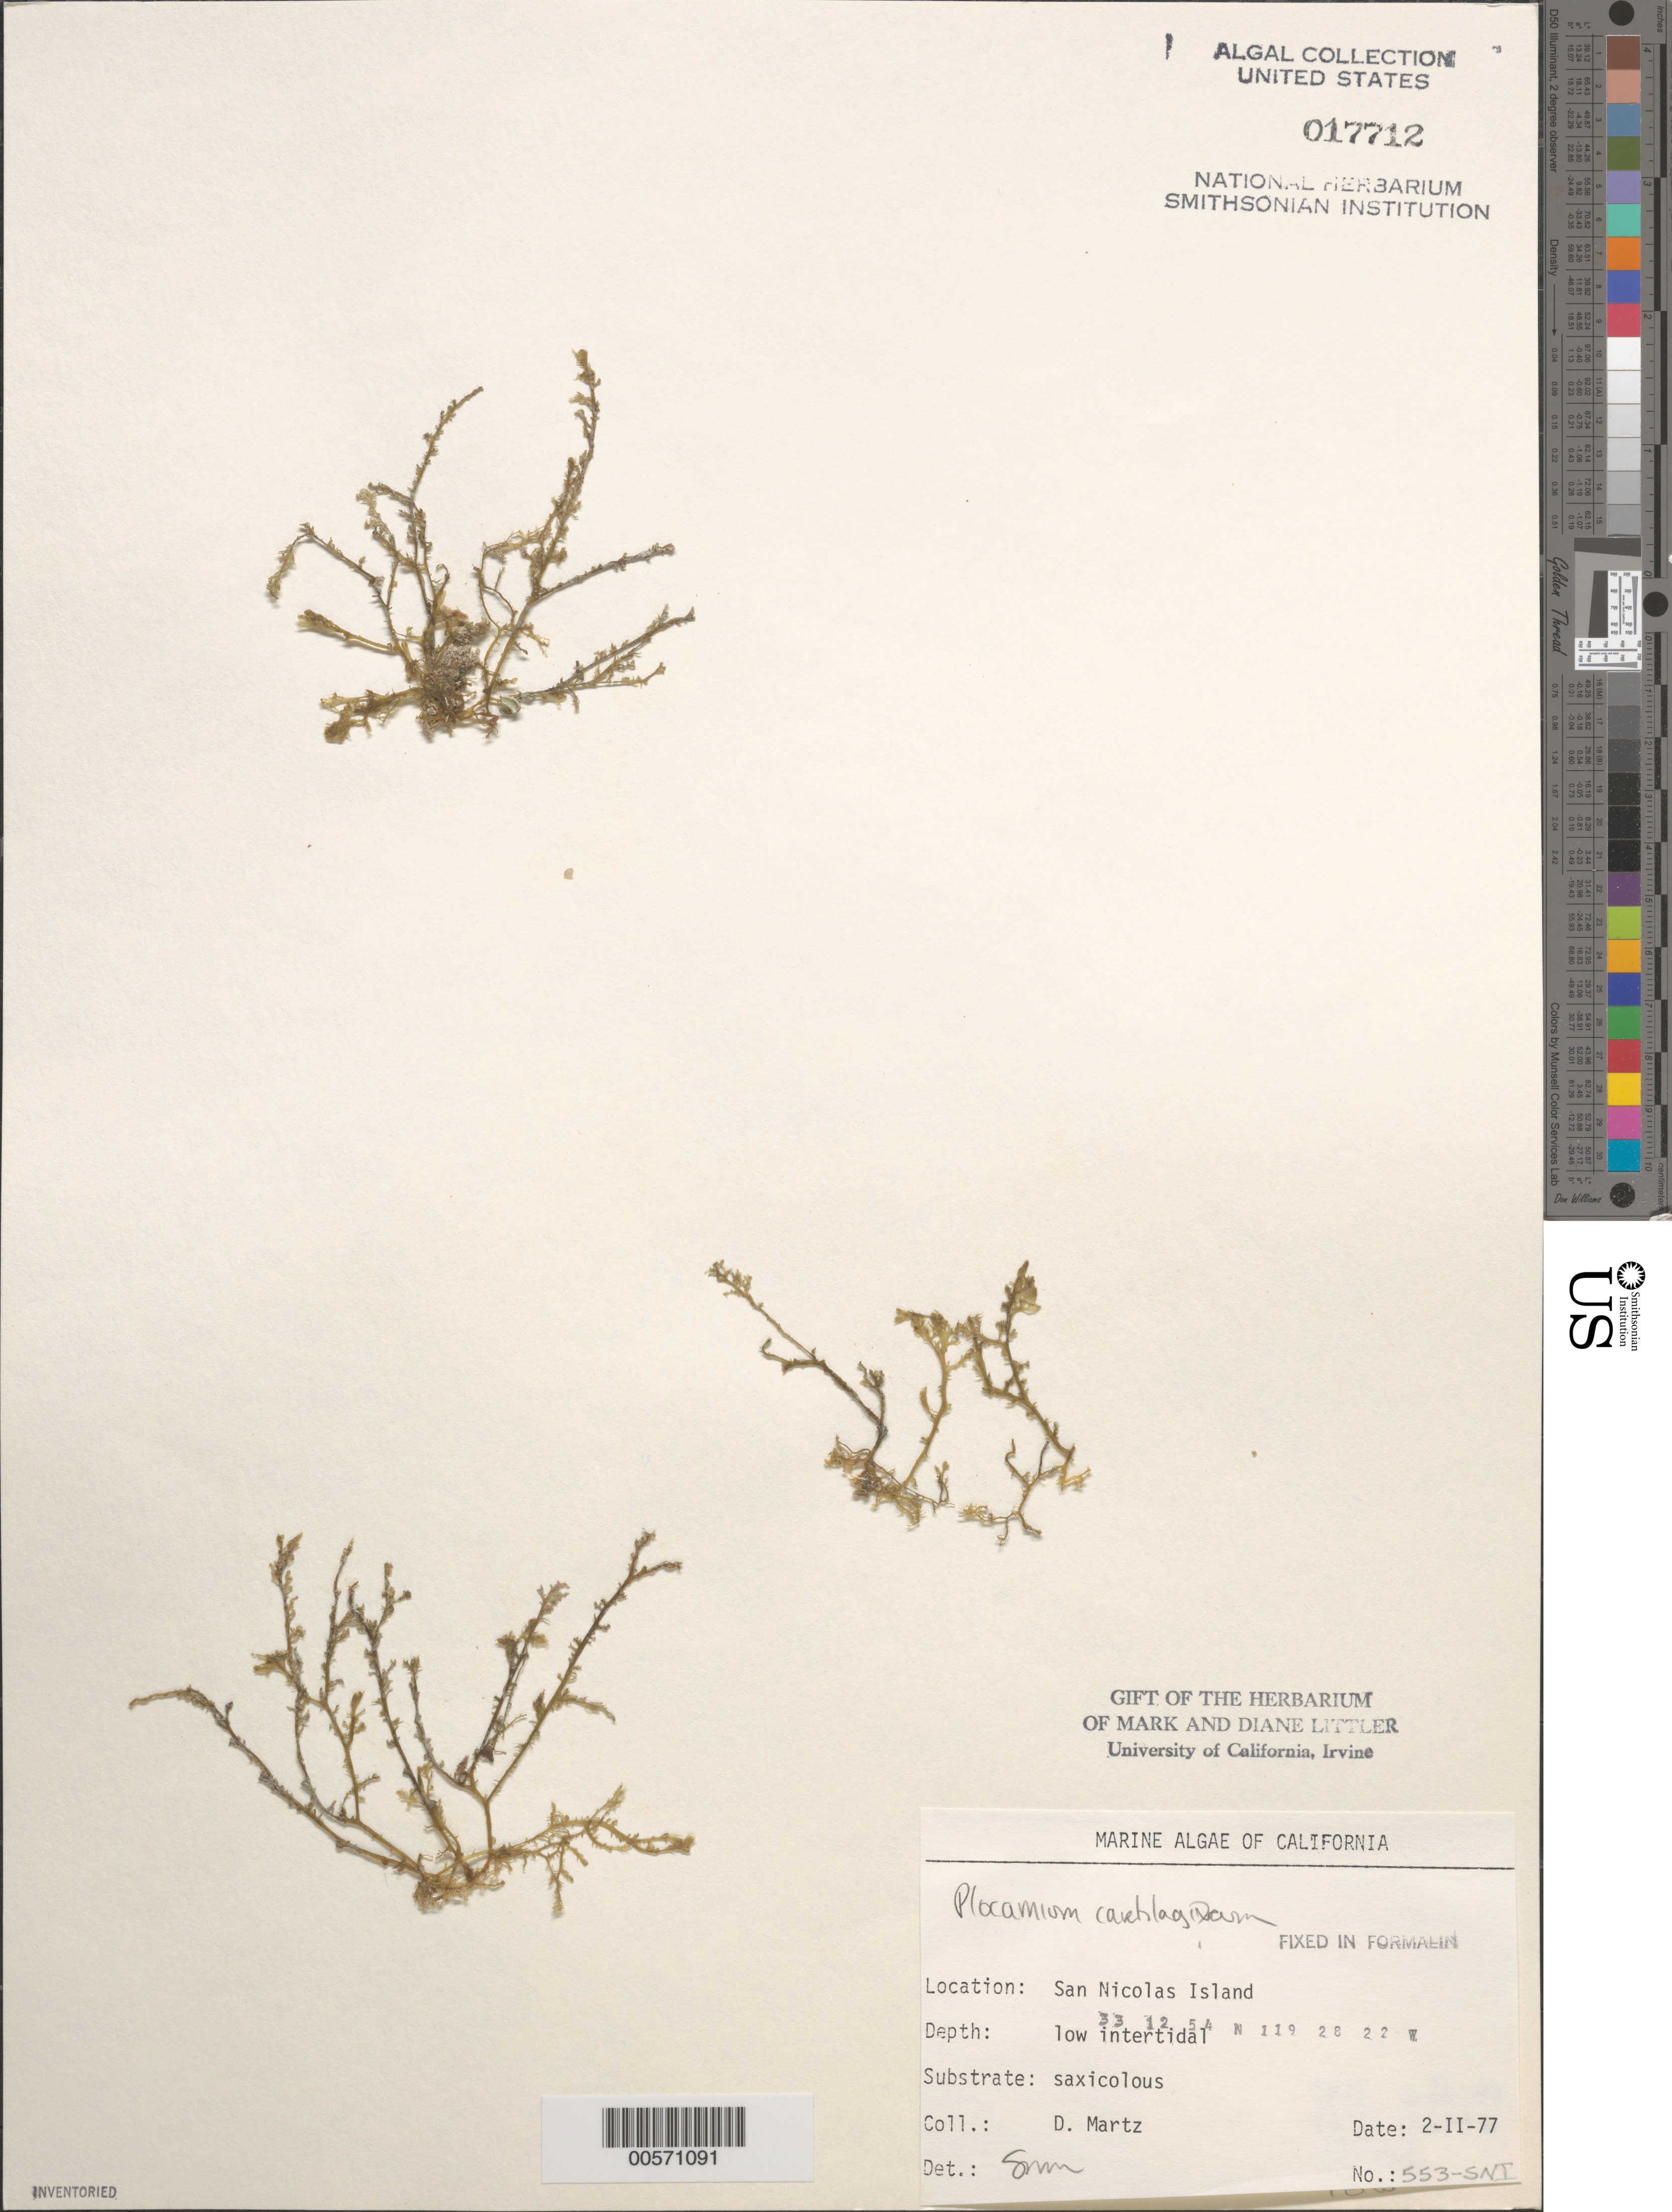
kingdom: Plantae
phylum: Rhodophyta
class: Florideophyceae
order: Plocamiales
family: Plocamiaceae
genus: Plocamium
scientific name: Plocamium cartilagineum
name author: (L.) P.S. Dixon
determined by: Murray, S. N.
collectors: D. Martz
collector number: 553-SNI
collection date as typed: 02 Feb 1977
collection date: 1977-02-02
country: United States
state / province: California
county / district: Ventura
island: San Nicolas Island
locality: Dutch Harbor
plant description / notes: BLM-SOCALBIGHT Rocky Intertidal Survey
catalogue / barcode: US 17712